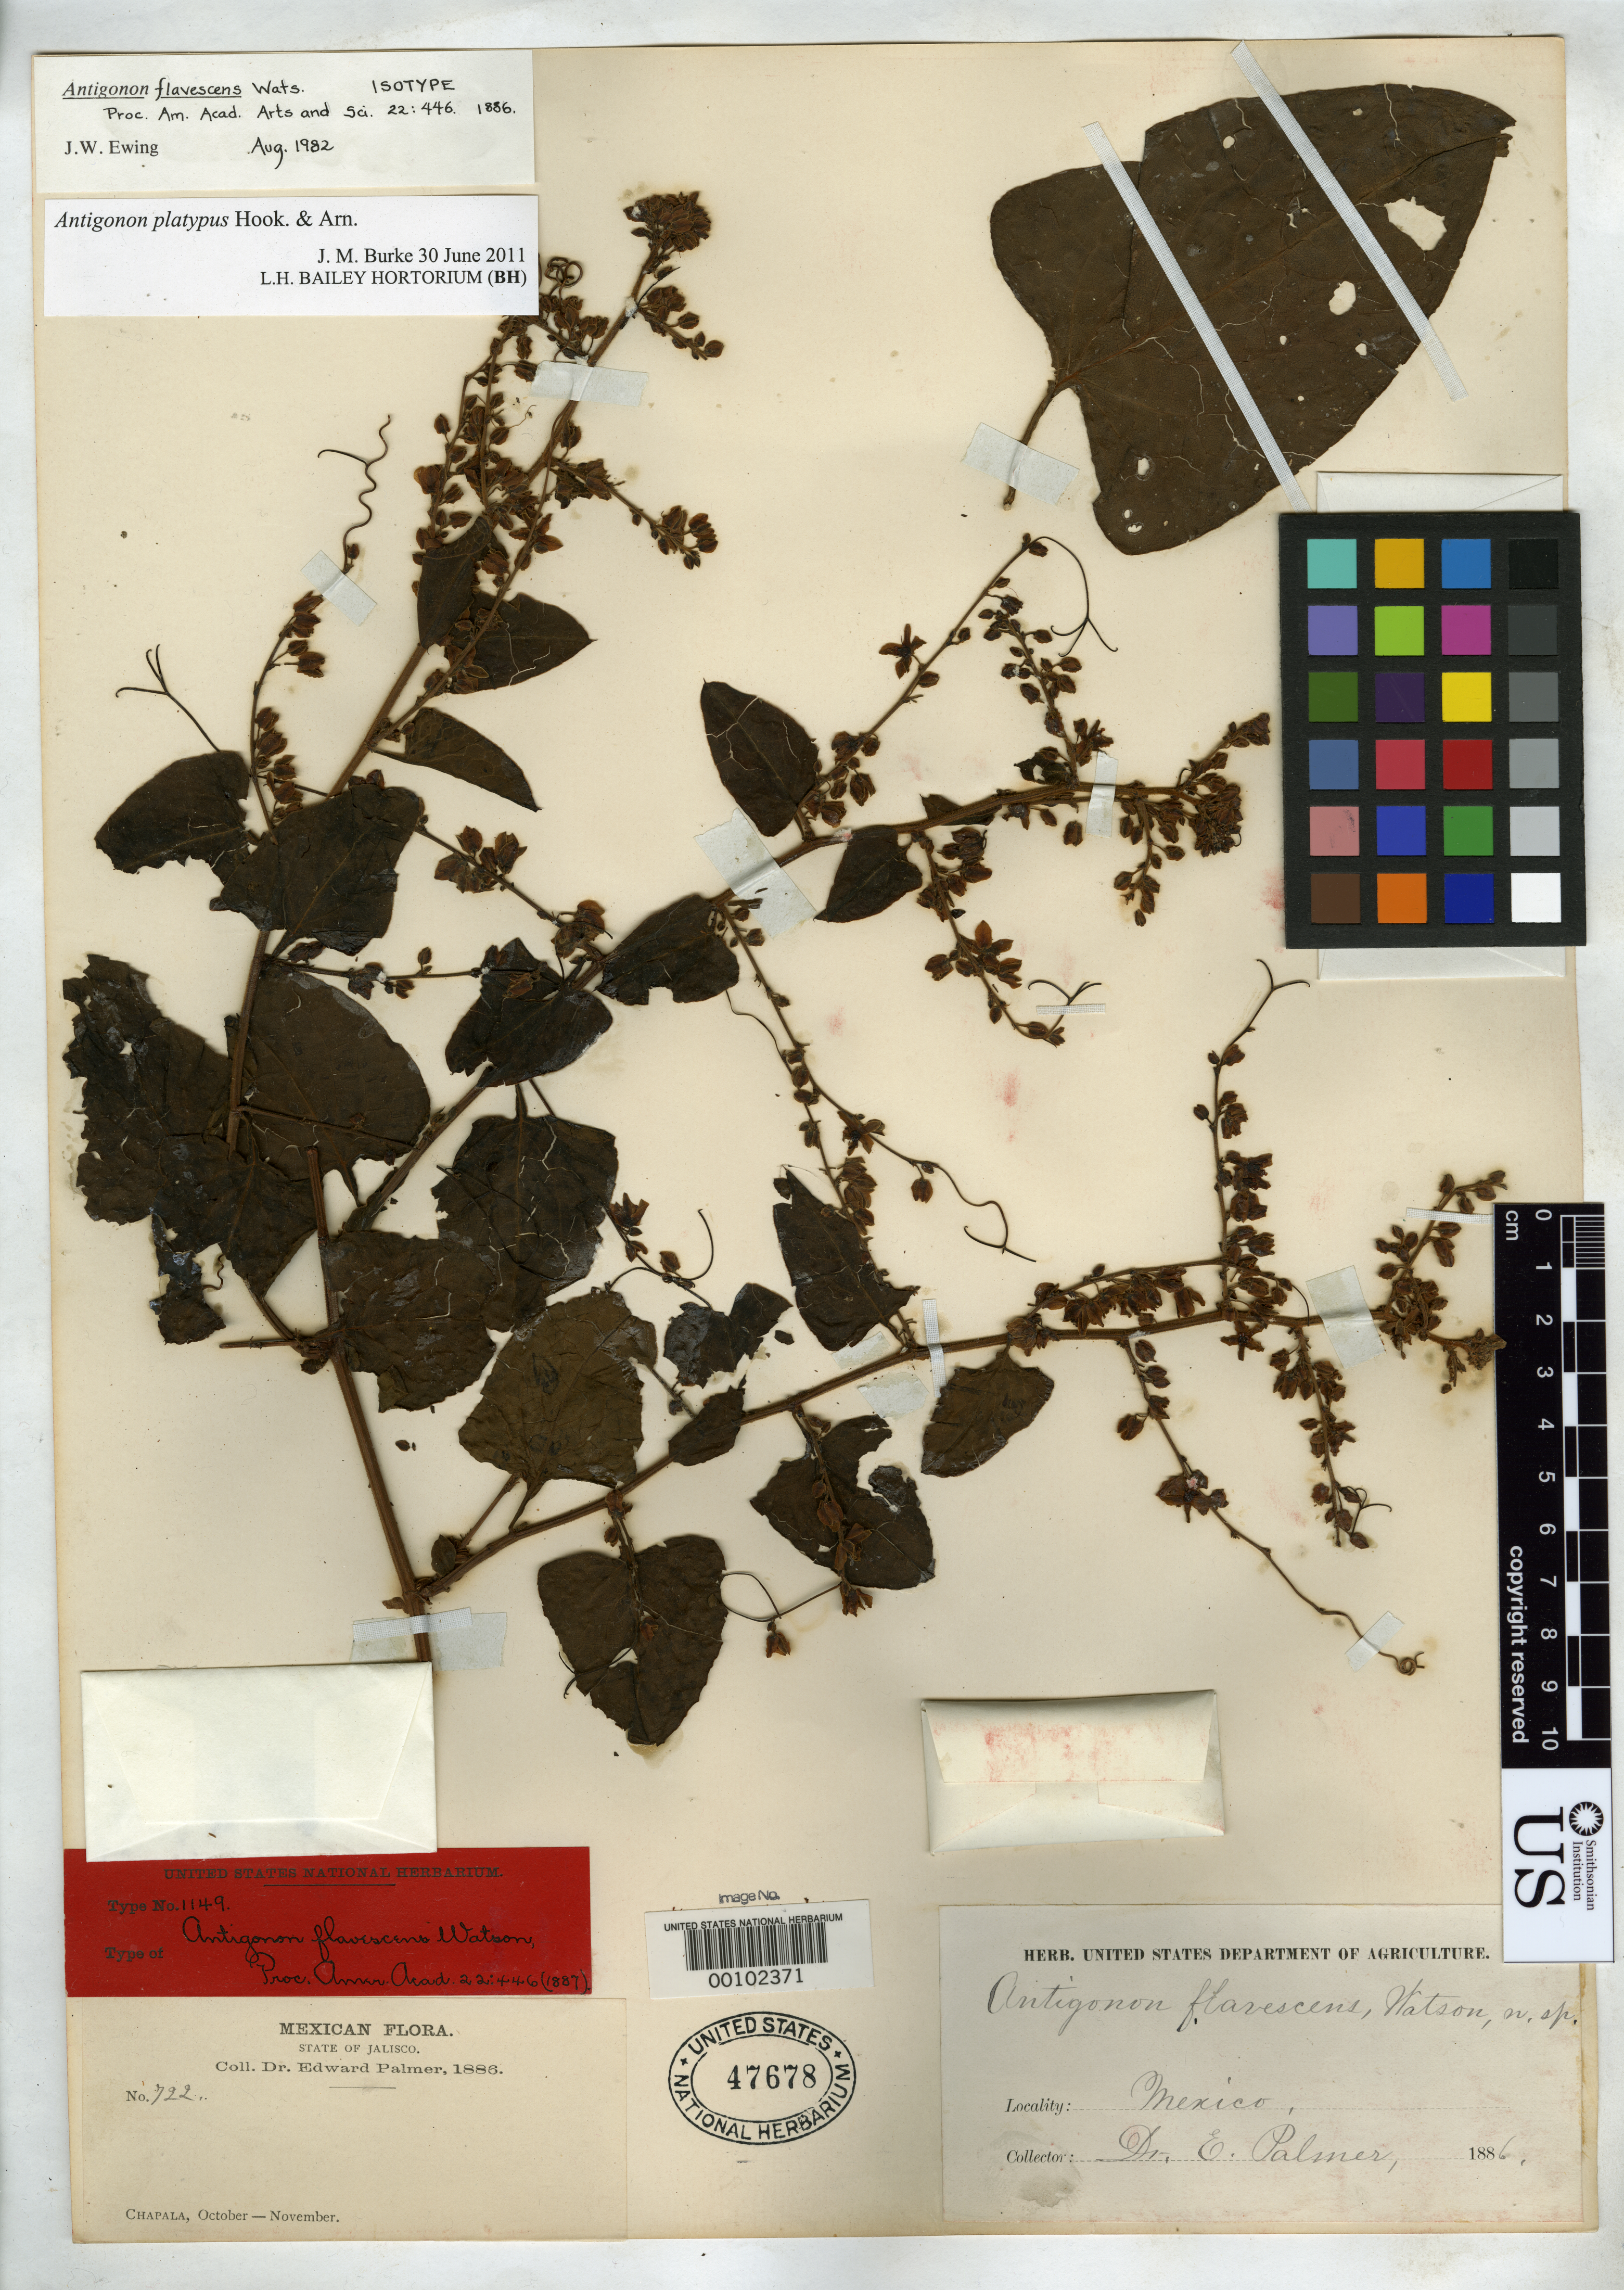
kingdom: Plantae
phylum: Tracheophyta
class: Magnoliopsida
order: Caryophyllales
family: Polygonaceae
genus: Antigonon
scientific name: Antigonon flavescens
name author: S. Watson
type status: Isotype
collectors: E. Palmer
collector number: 722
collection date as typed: Oct 1886 to -- Nov 1886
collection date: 1886-10/1886-11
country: Mexico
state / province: Jalisco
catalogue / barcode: US 47678